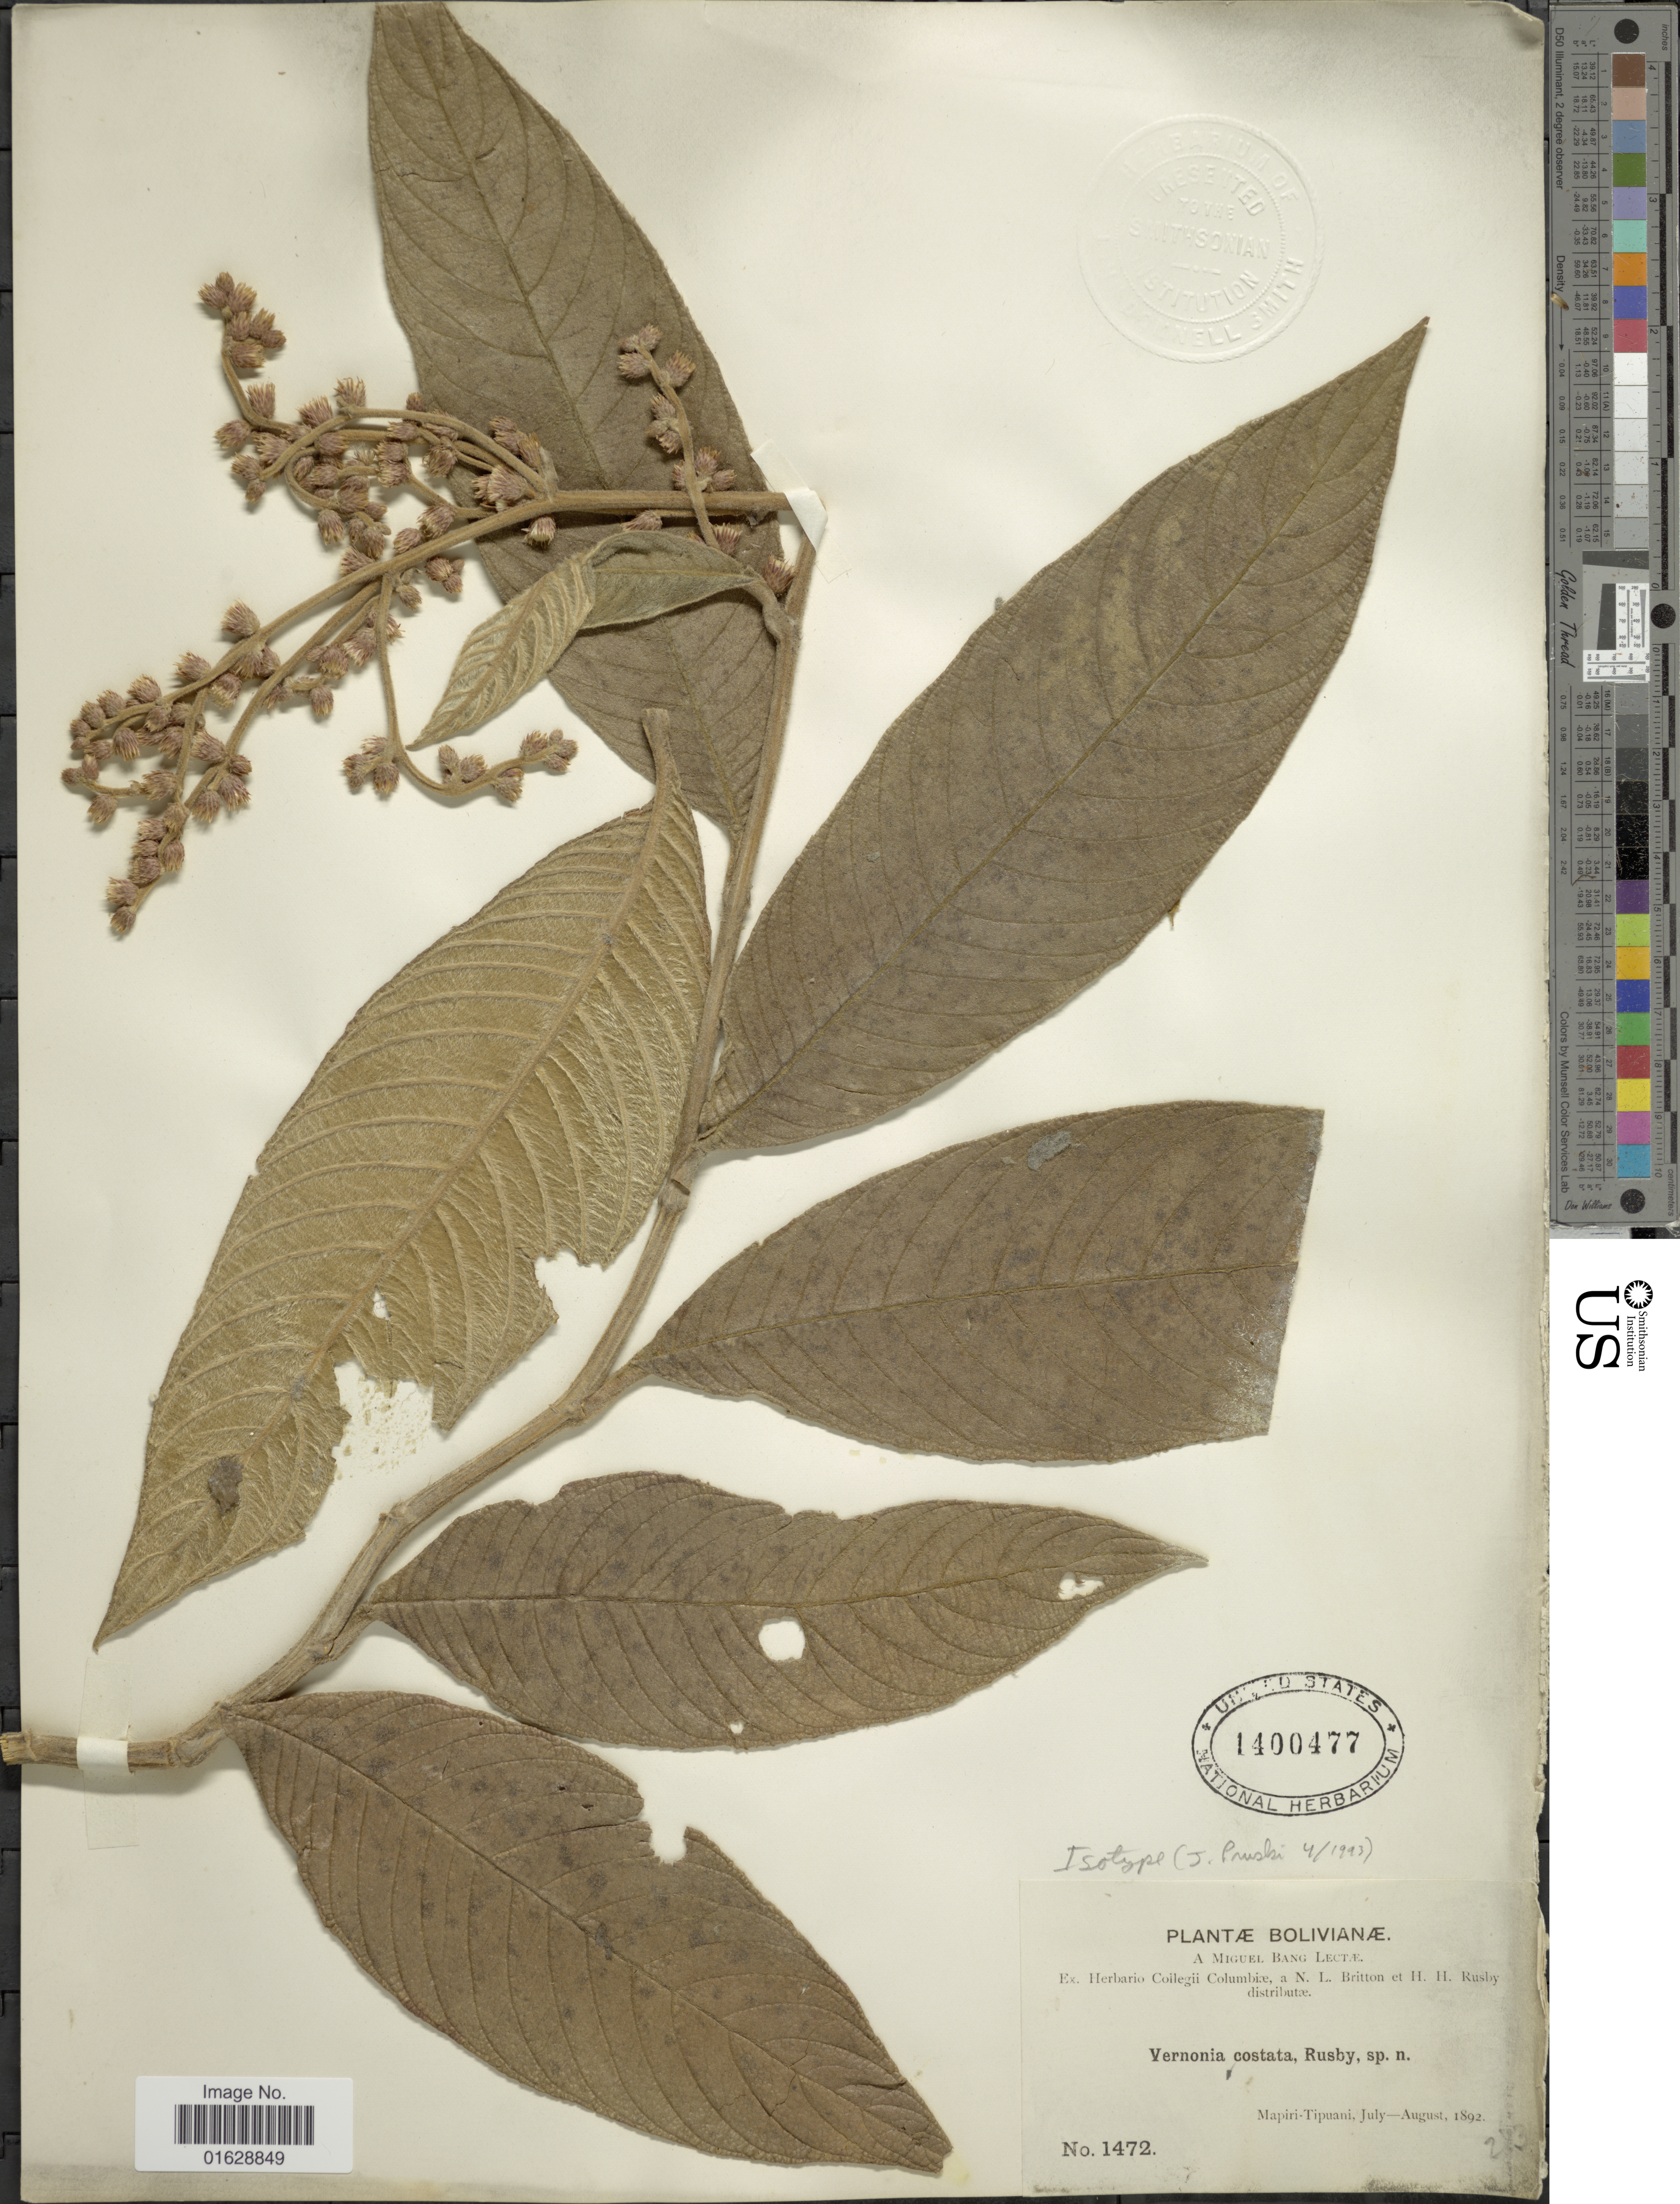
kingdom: Plantae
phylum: Tracheophyta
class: Magnoliopsida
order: Asterales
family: Asteraceae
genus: Lepidaploa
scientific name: Lepidaploa costata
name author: (Rusby) H. Rob.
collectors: M. Bang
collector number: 1472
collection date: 1892-07/1892-08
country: Bolivia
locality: Bolivianae. Mapiri-Tipuani.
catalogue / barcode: US 1400477